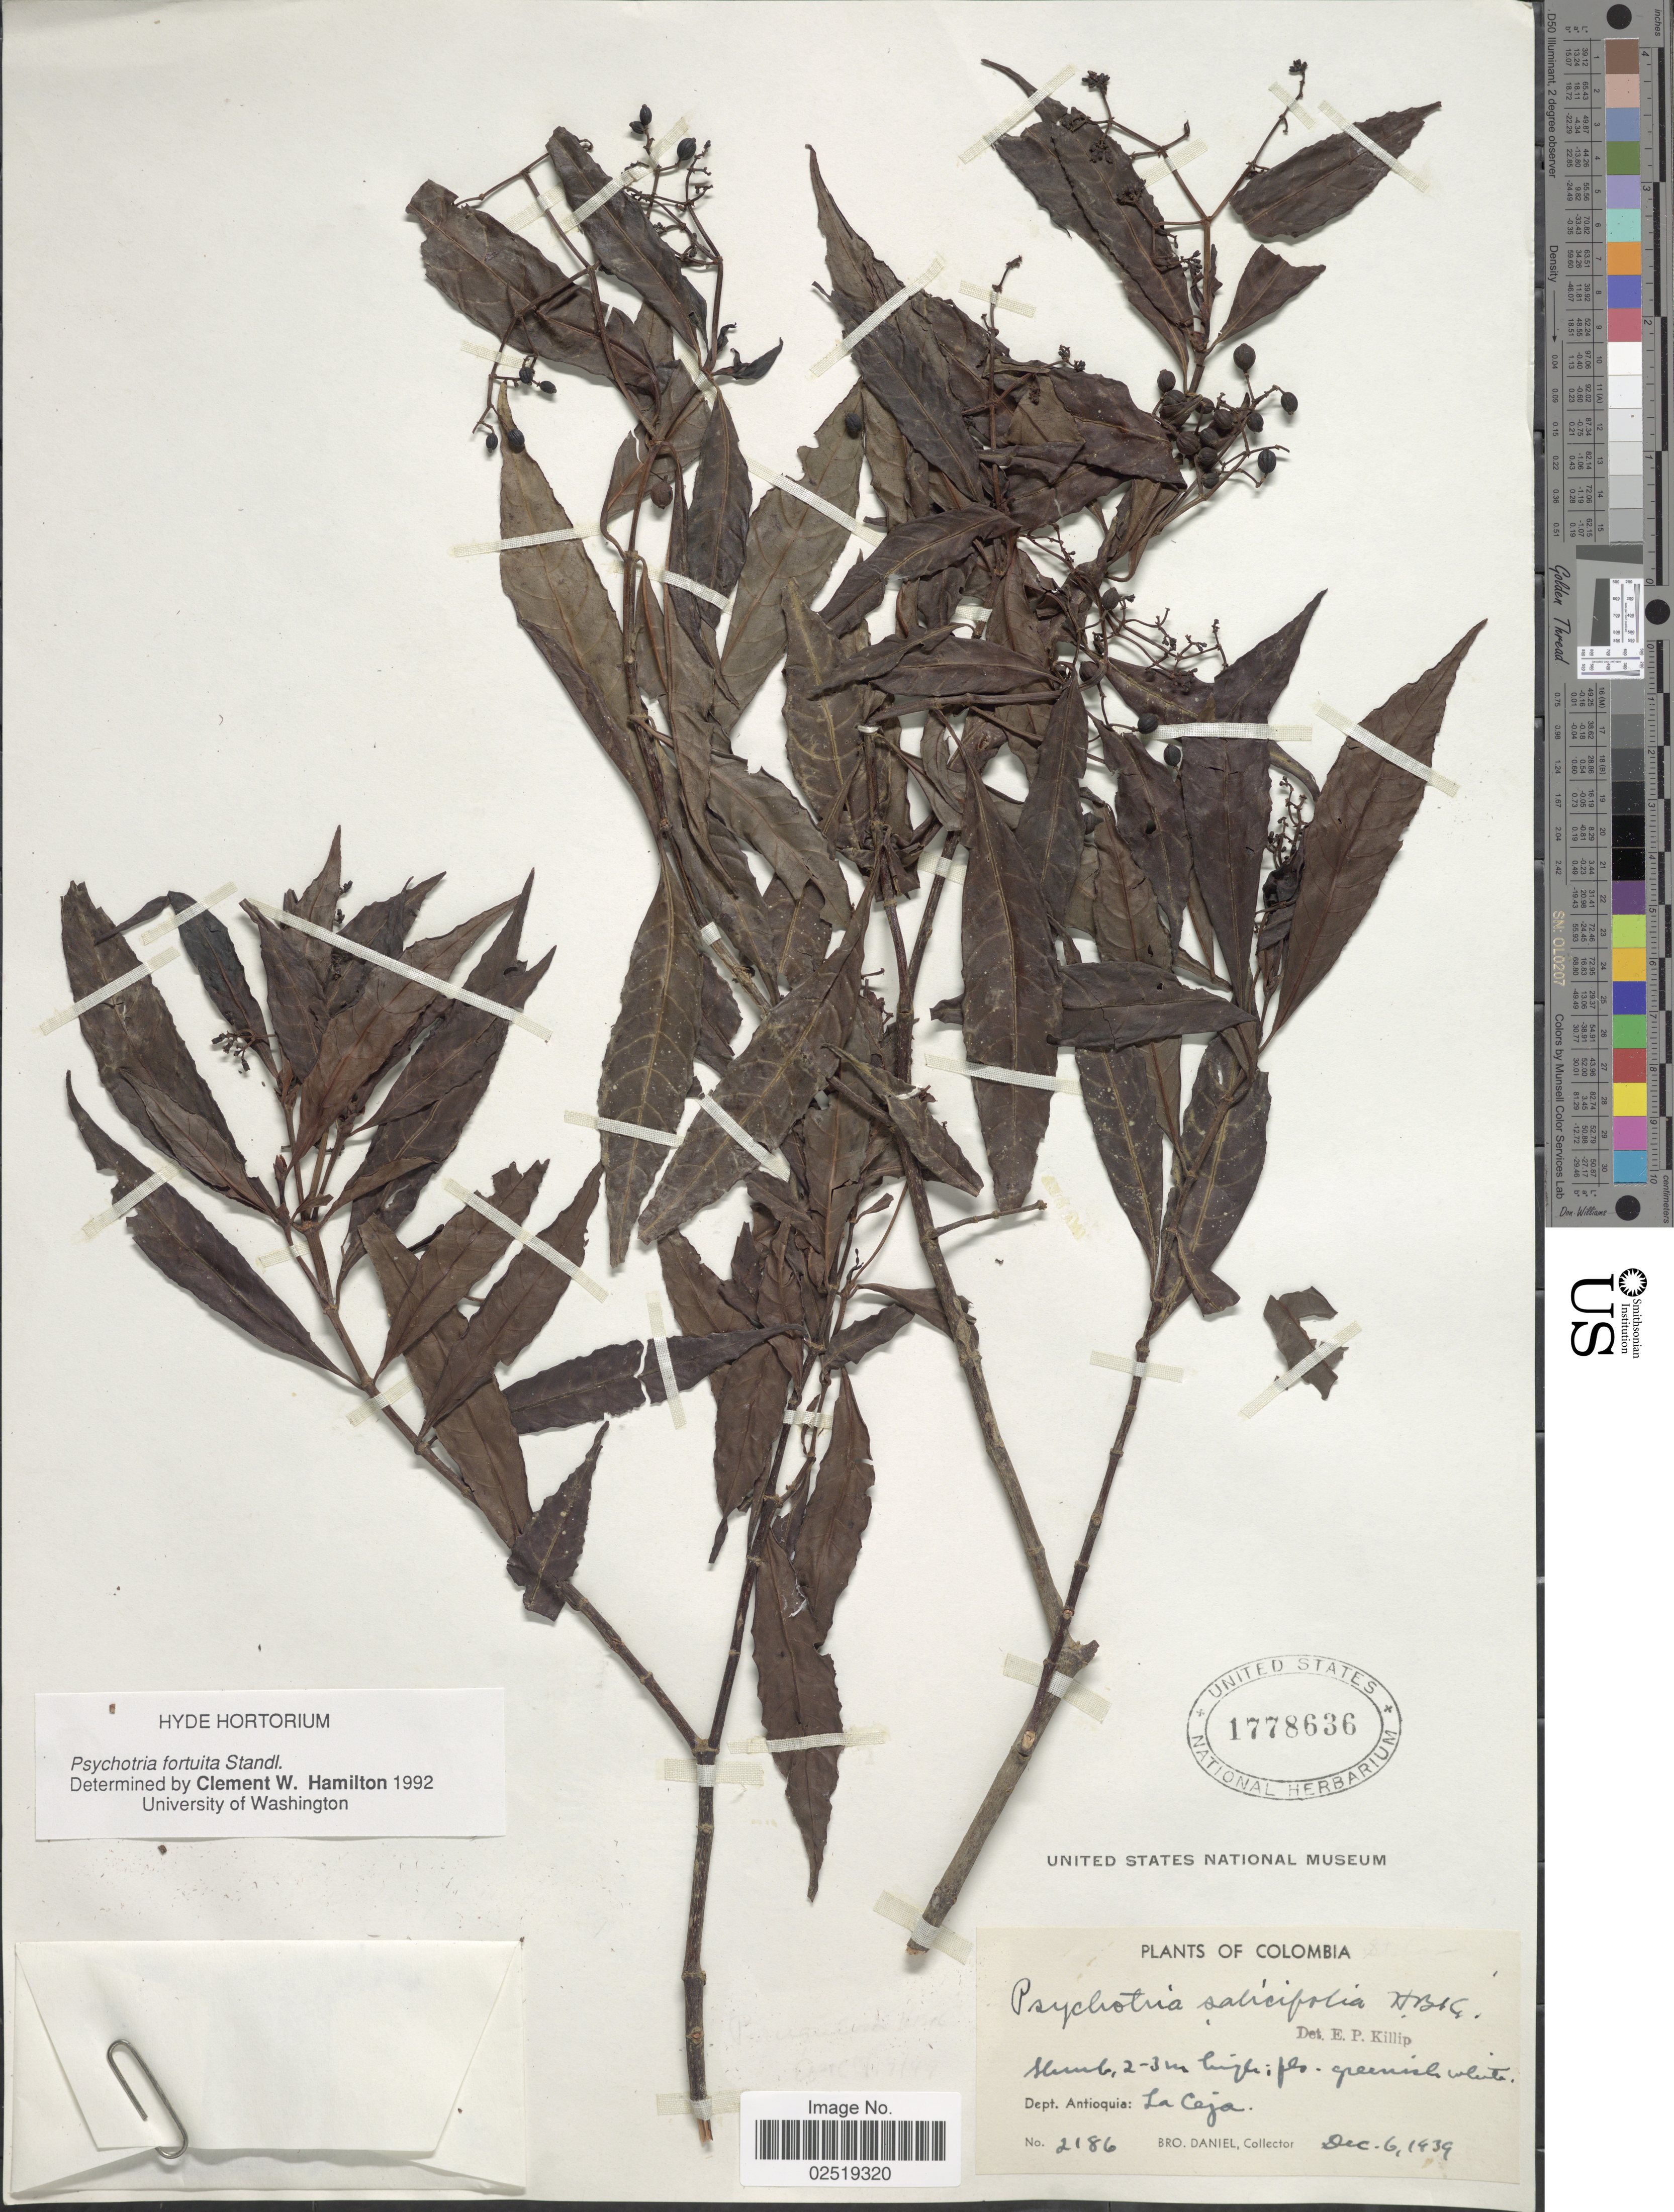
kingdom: Plantae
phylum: Tracheophyta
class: Magnoliopsida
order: Gentianales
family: Rubiaceae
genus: Psychotria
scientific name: Psychotria fortuita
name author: Standl.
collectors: Bro. Daniel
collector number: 2186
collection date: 1939-12-06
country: Colombia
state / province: Antioquia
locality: Dept. Antioquia: La Ceja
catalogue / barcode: US 1778636